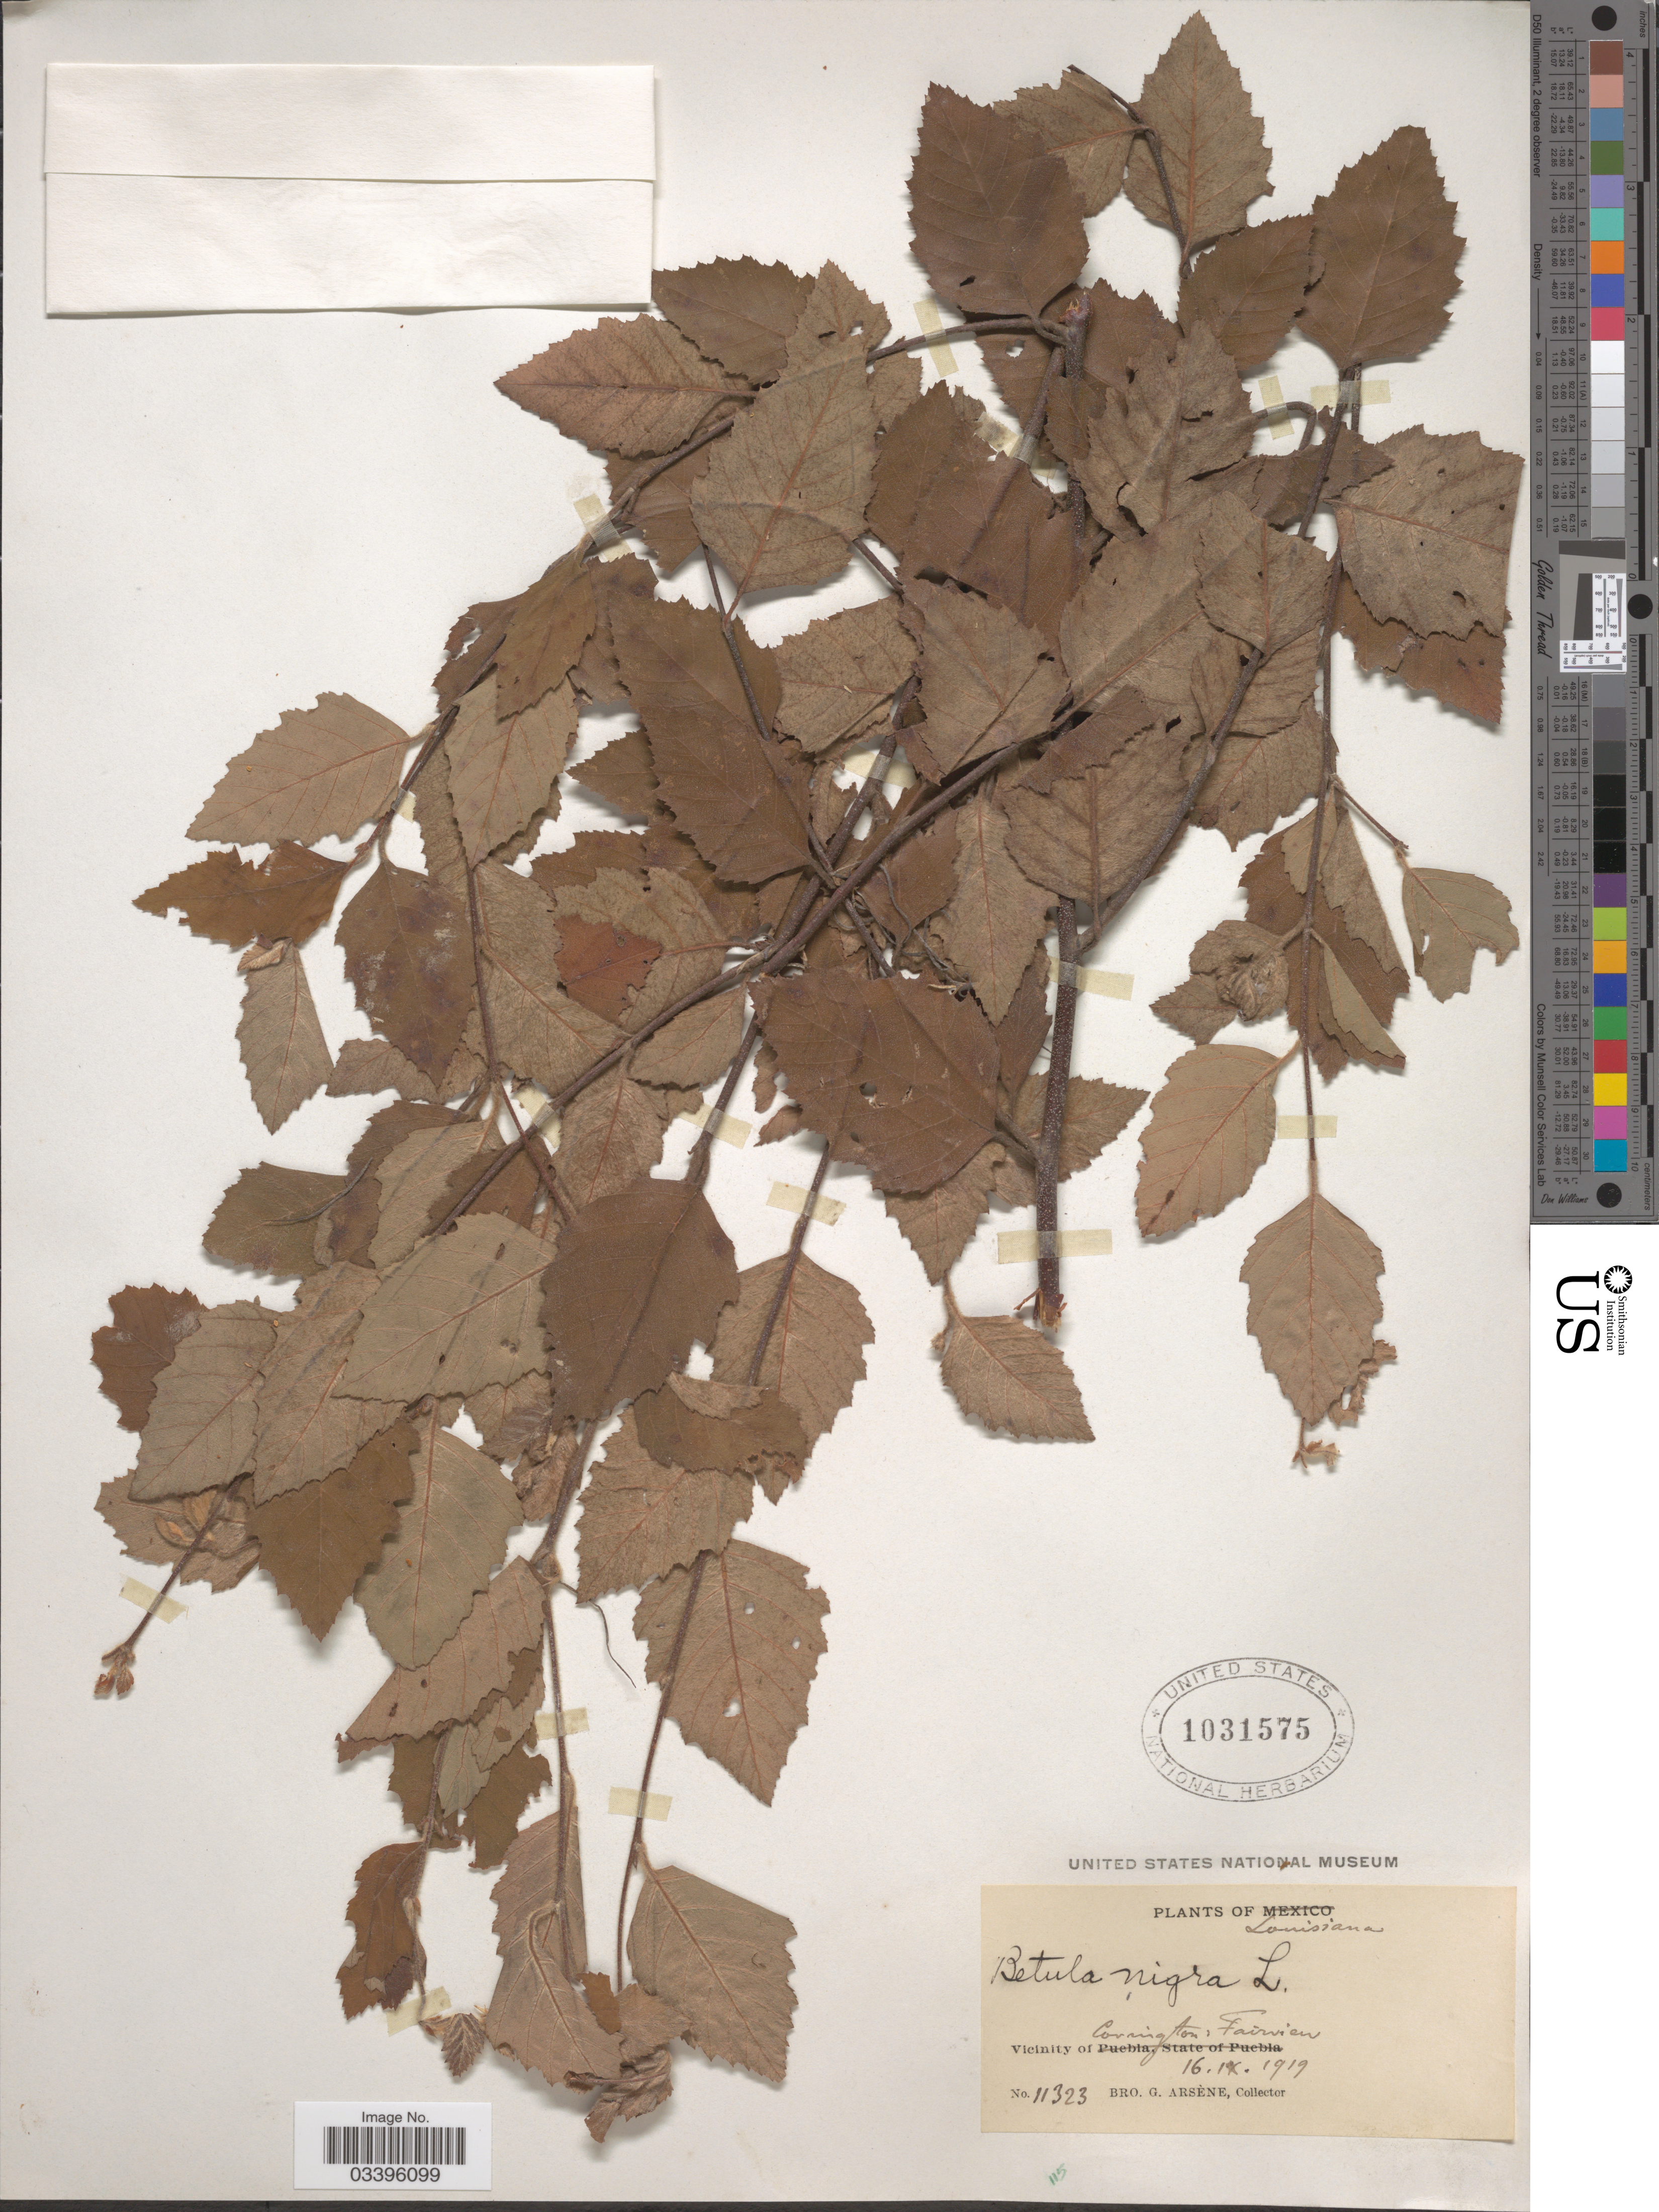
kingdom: Plantae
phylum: Tracheophyta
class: Magnoliopsida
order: Fagales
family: Betulaceae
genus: Betula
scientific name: Betula nigra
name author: L.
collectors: Bro. G. Arsène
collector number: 11323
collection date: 1919-09-16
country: United States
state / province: Louisiana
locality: Vicinity of Covington, Fairview.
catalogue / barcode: US 1031575